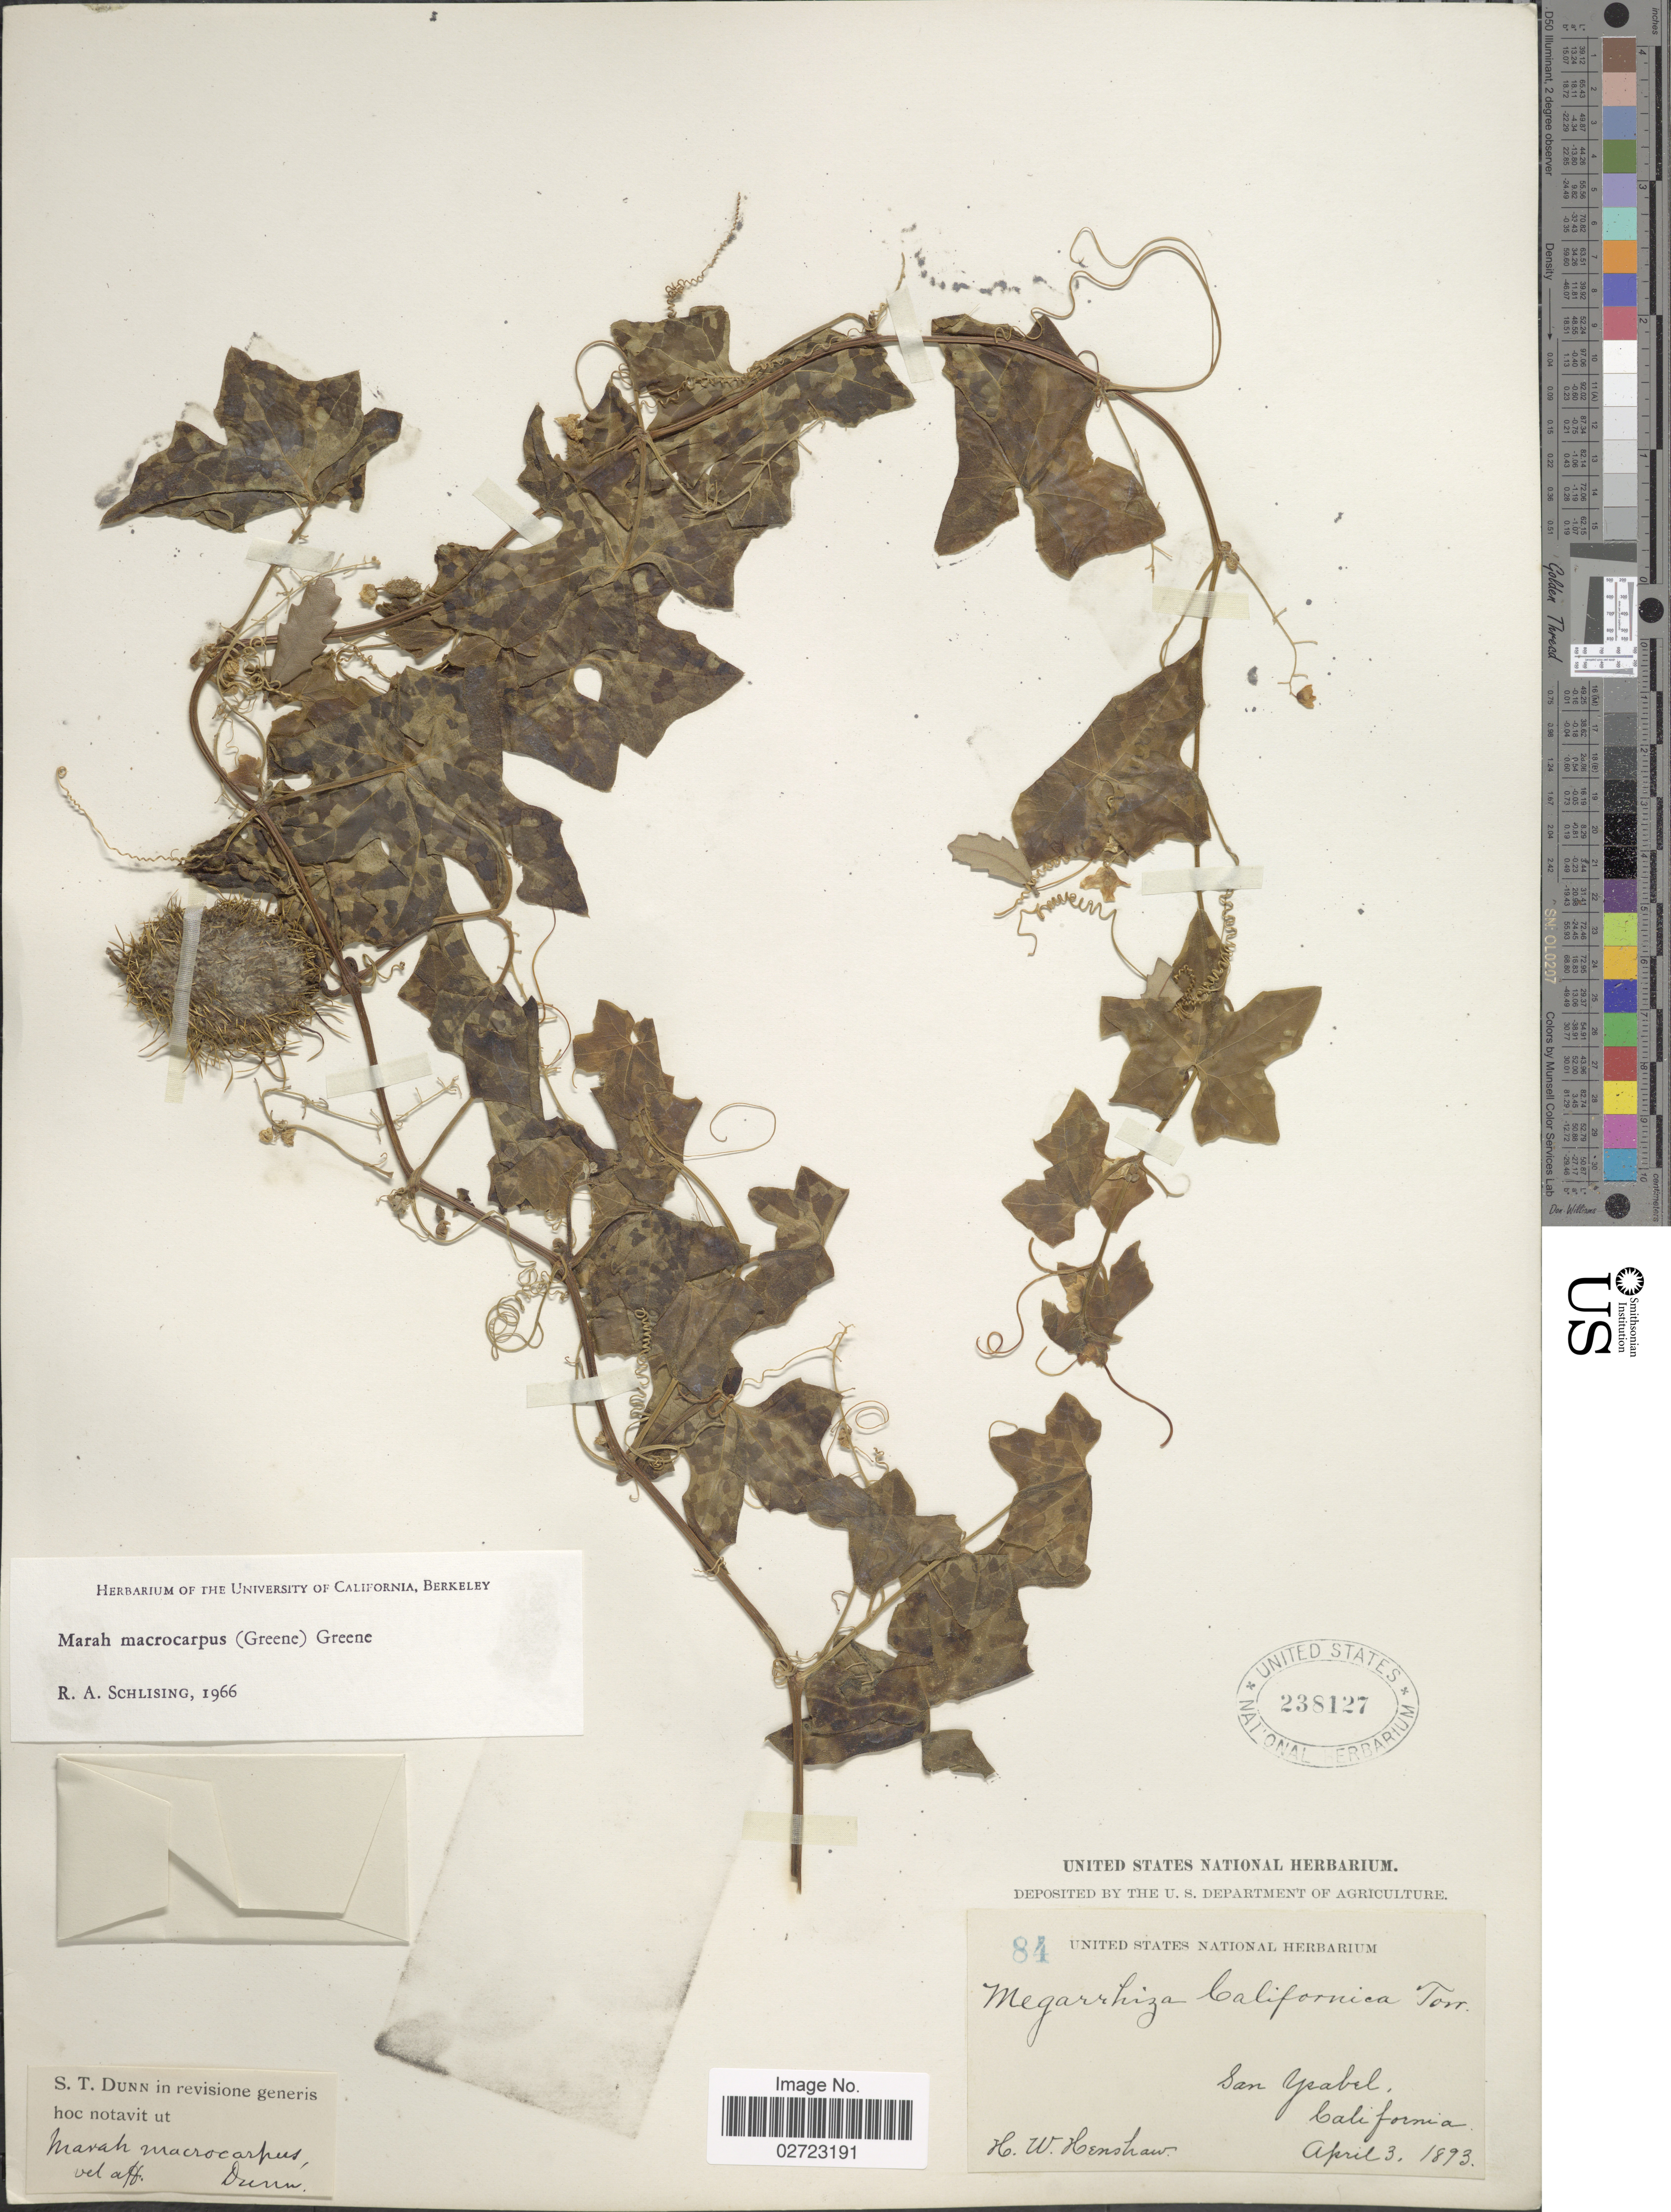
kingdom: Plantae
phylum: Tracheophyta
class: Magnoliopsida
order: Cucurbitales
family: Cucurbitaceae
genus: Marah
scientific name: Marah macrocarpa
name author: (Greene) Greene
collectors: H. Henshaw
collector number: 84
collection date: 1893-04-03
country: United States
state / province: California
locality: San Ysabel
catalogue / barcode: US 238127